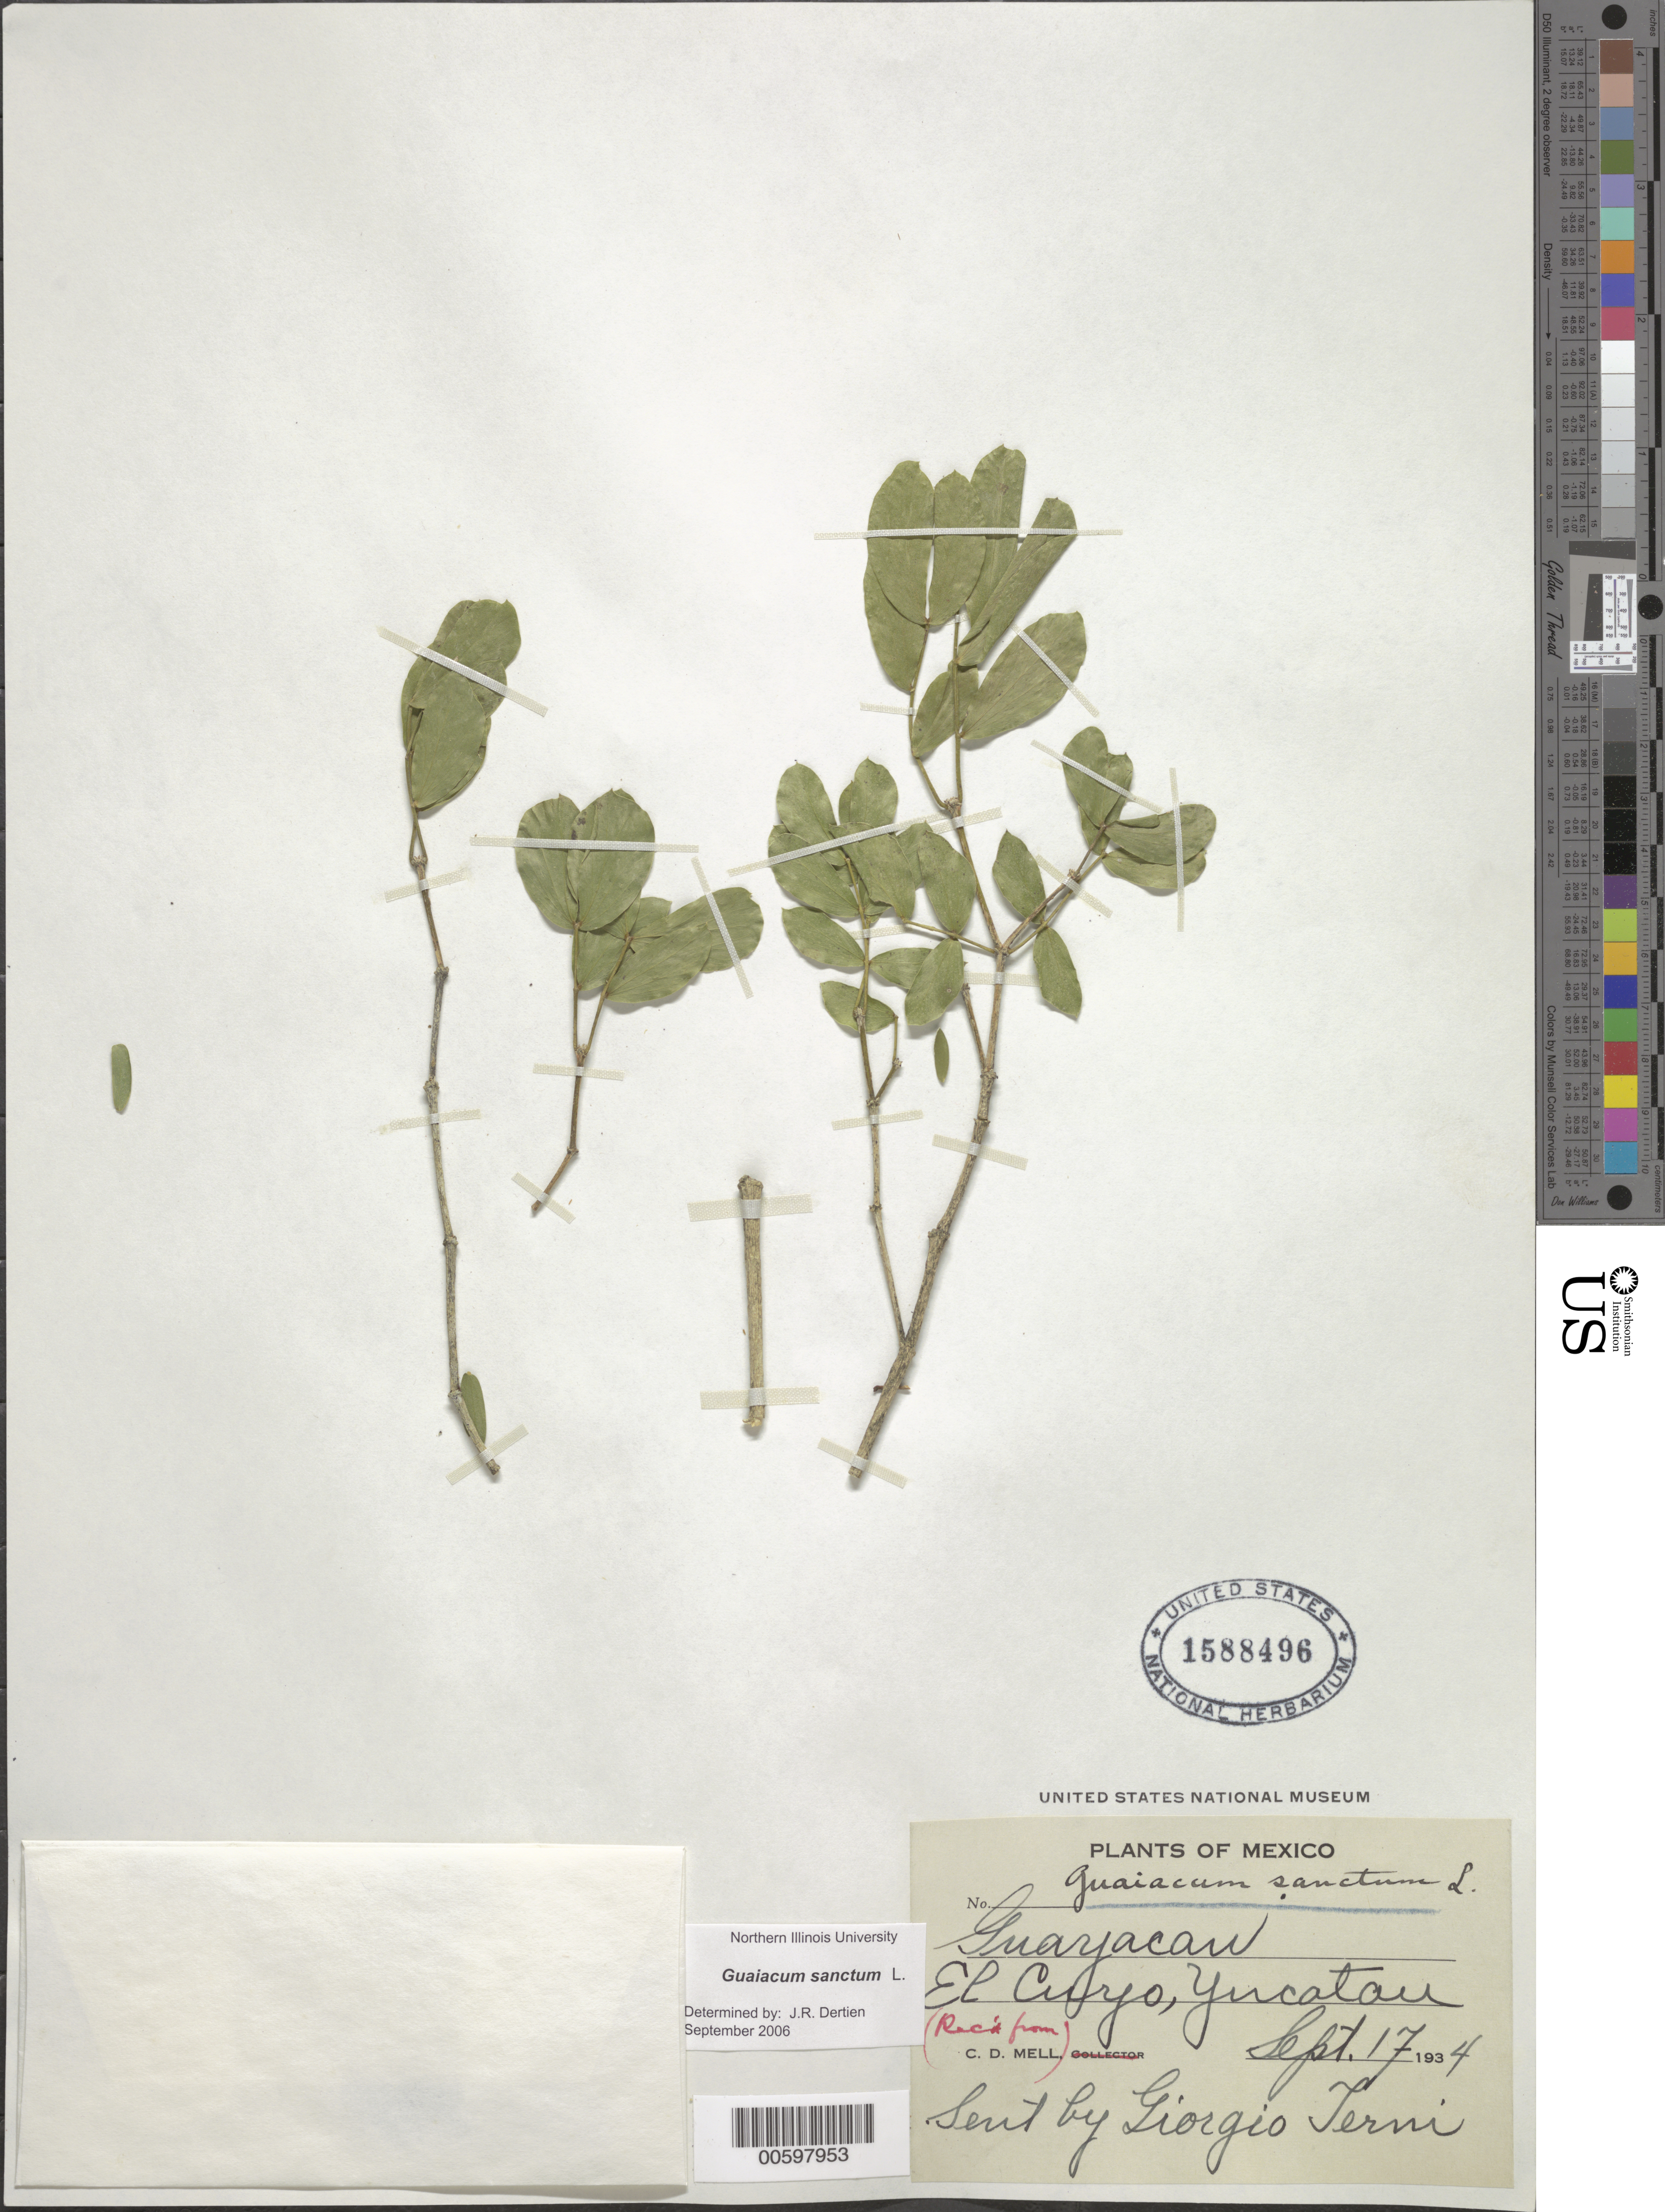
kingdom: Plantae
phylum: Tracheophyta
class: Magnoliopsida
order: Zygophyllales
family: Zygophyllaceae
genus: Guaiacum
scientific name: Guaiacum sanctum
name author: L.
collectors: G. Terni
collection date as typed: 17 Sep 1934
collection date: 1934-09-17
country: Mexico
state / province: Yucatán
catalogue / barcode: US 1588496